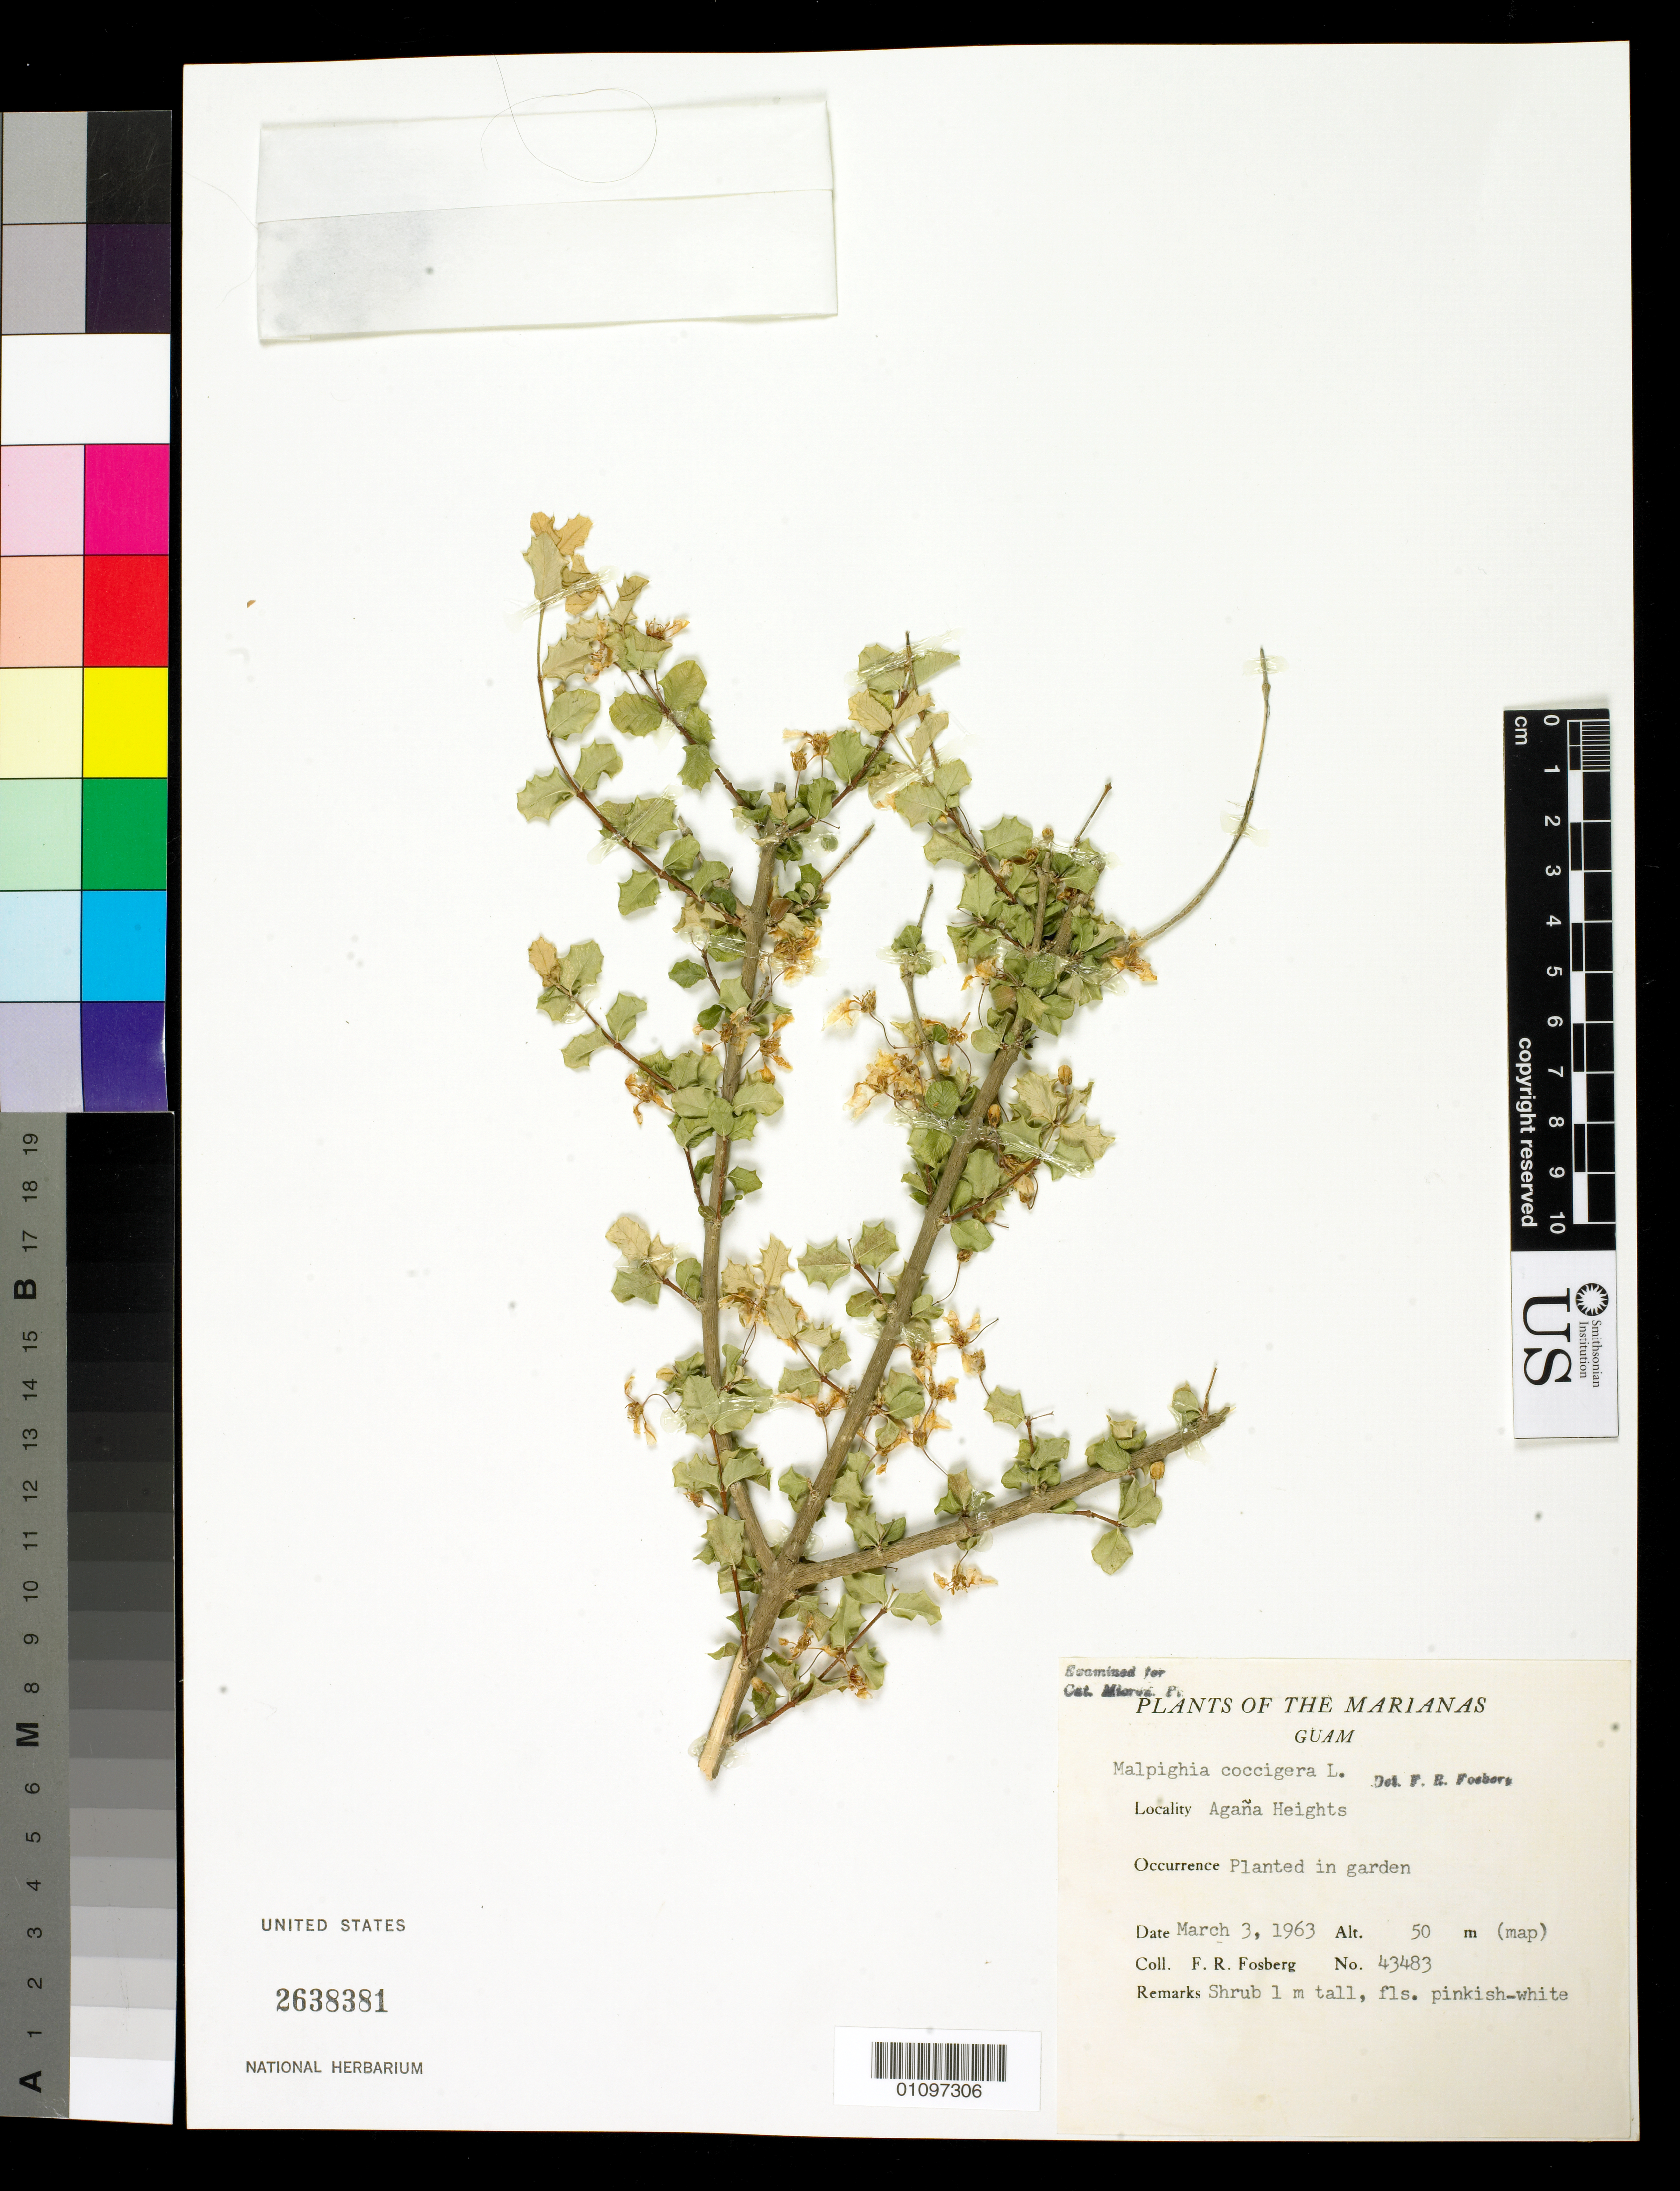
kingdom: Plantae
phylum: Tracheophyta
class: Magnoliopsida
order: Malpighiales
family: Malpighiaceae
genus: Malpighia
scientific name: Malpighia coccigera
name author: L.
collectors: F. R. Fosberg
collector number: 43483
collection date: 1963-03-03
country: Guam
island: Guam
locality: Agana Heights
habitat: planted in garden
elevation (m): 50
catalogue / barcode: US 2638381